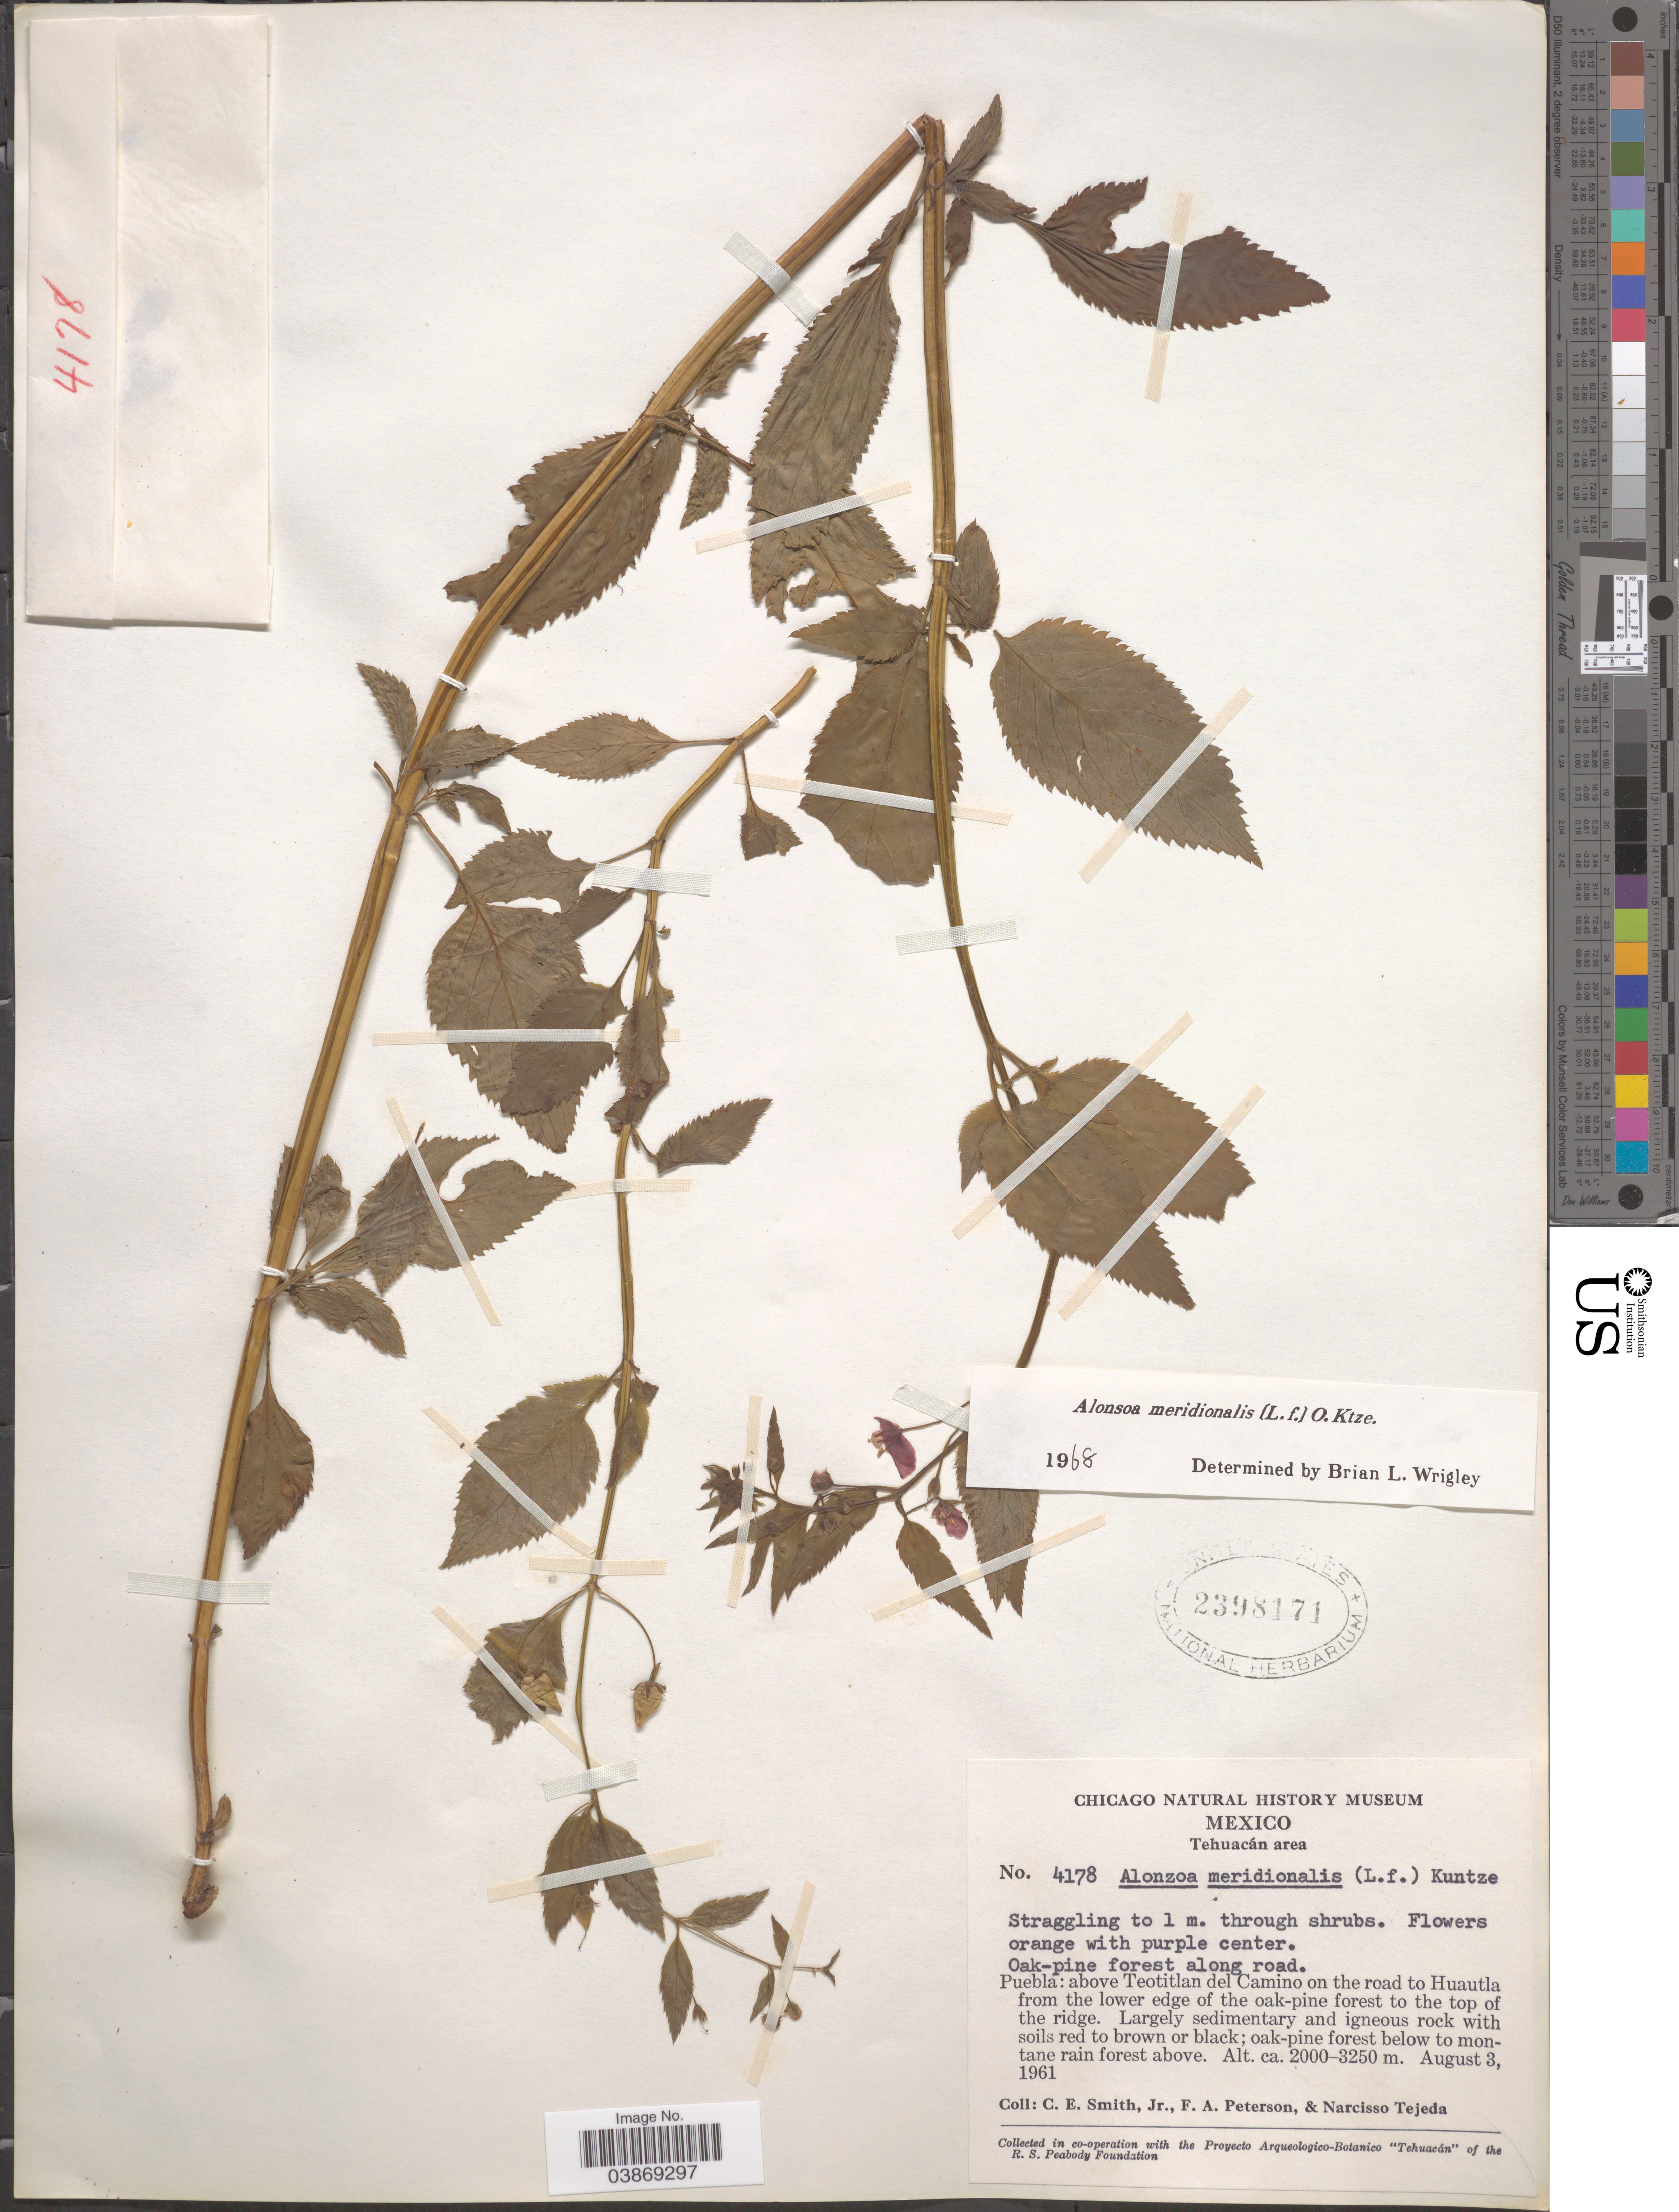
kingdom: Plantae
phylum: Tracheophyta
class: Magnoliopsida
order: Lamiales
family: Scrophulariaceae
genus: Alonsoa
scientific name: Alonsoa meridionalis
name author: (L. f.) Kuntze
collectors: C. E. Smith Jr., F. A. Peterson & N. Tejeda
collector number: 4178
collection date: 1961-08-03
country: Mexico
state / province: Puebla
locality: Tehuacán area. Above Teotitlan del Camino on the road to Huautla.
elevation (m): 2000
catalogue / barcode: US 2398171